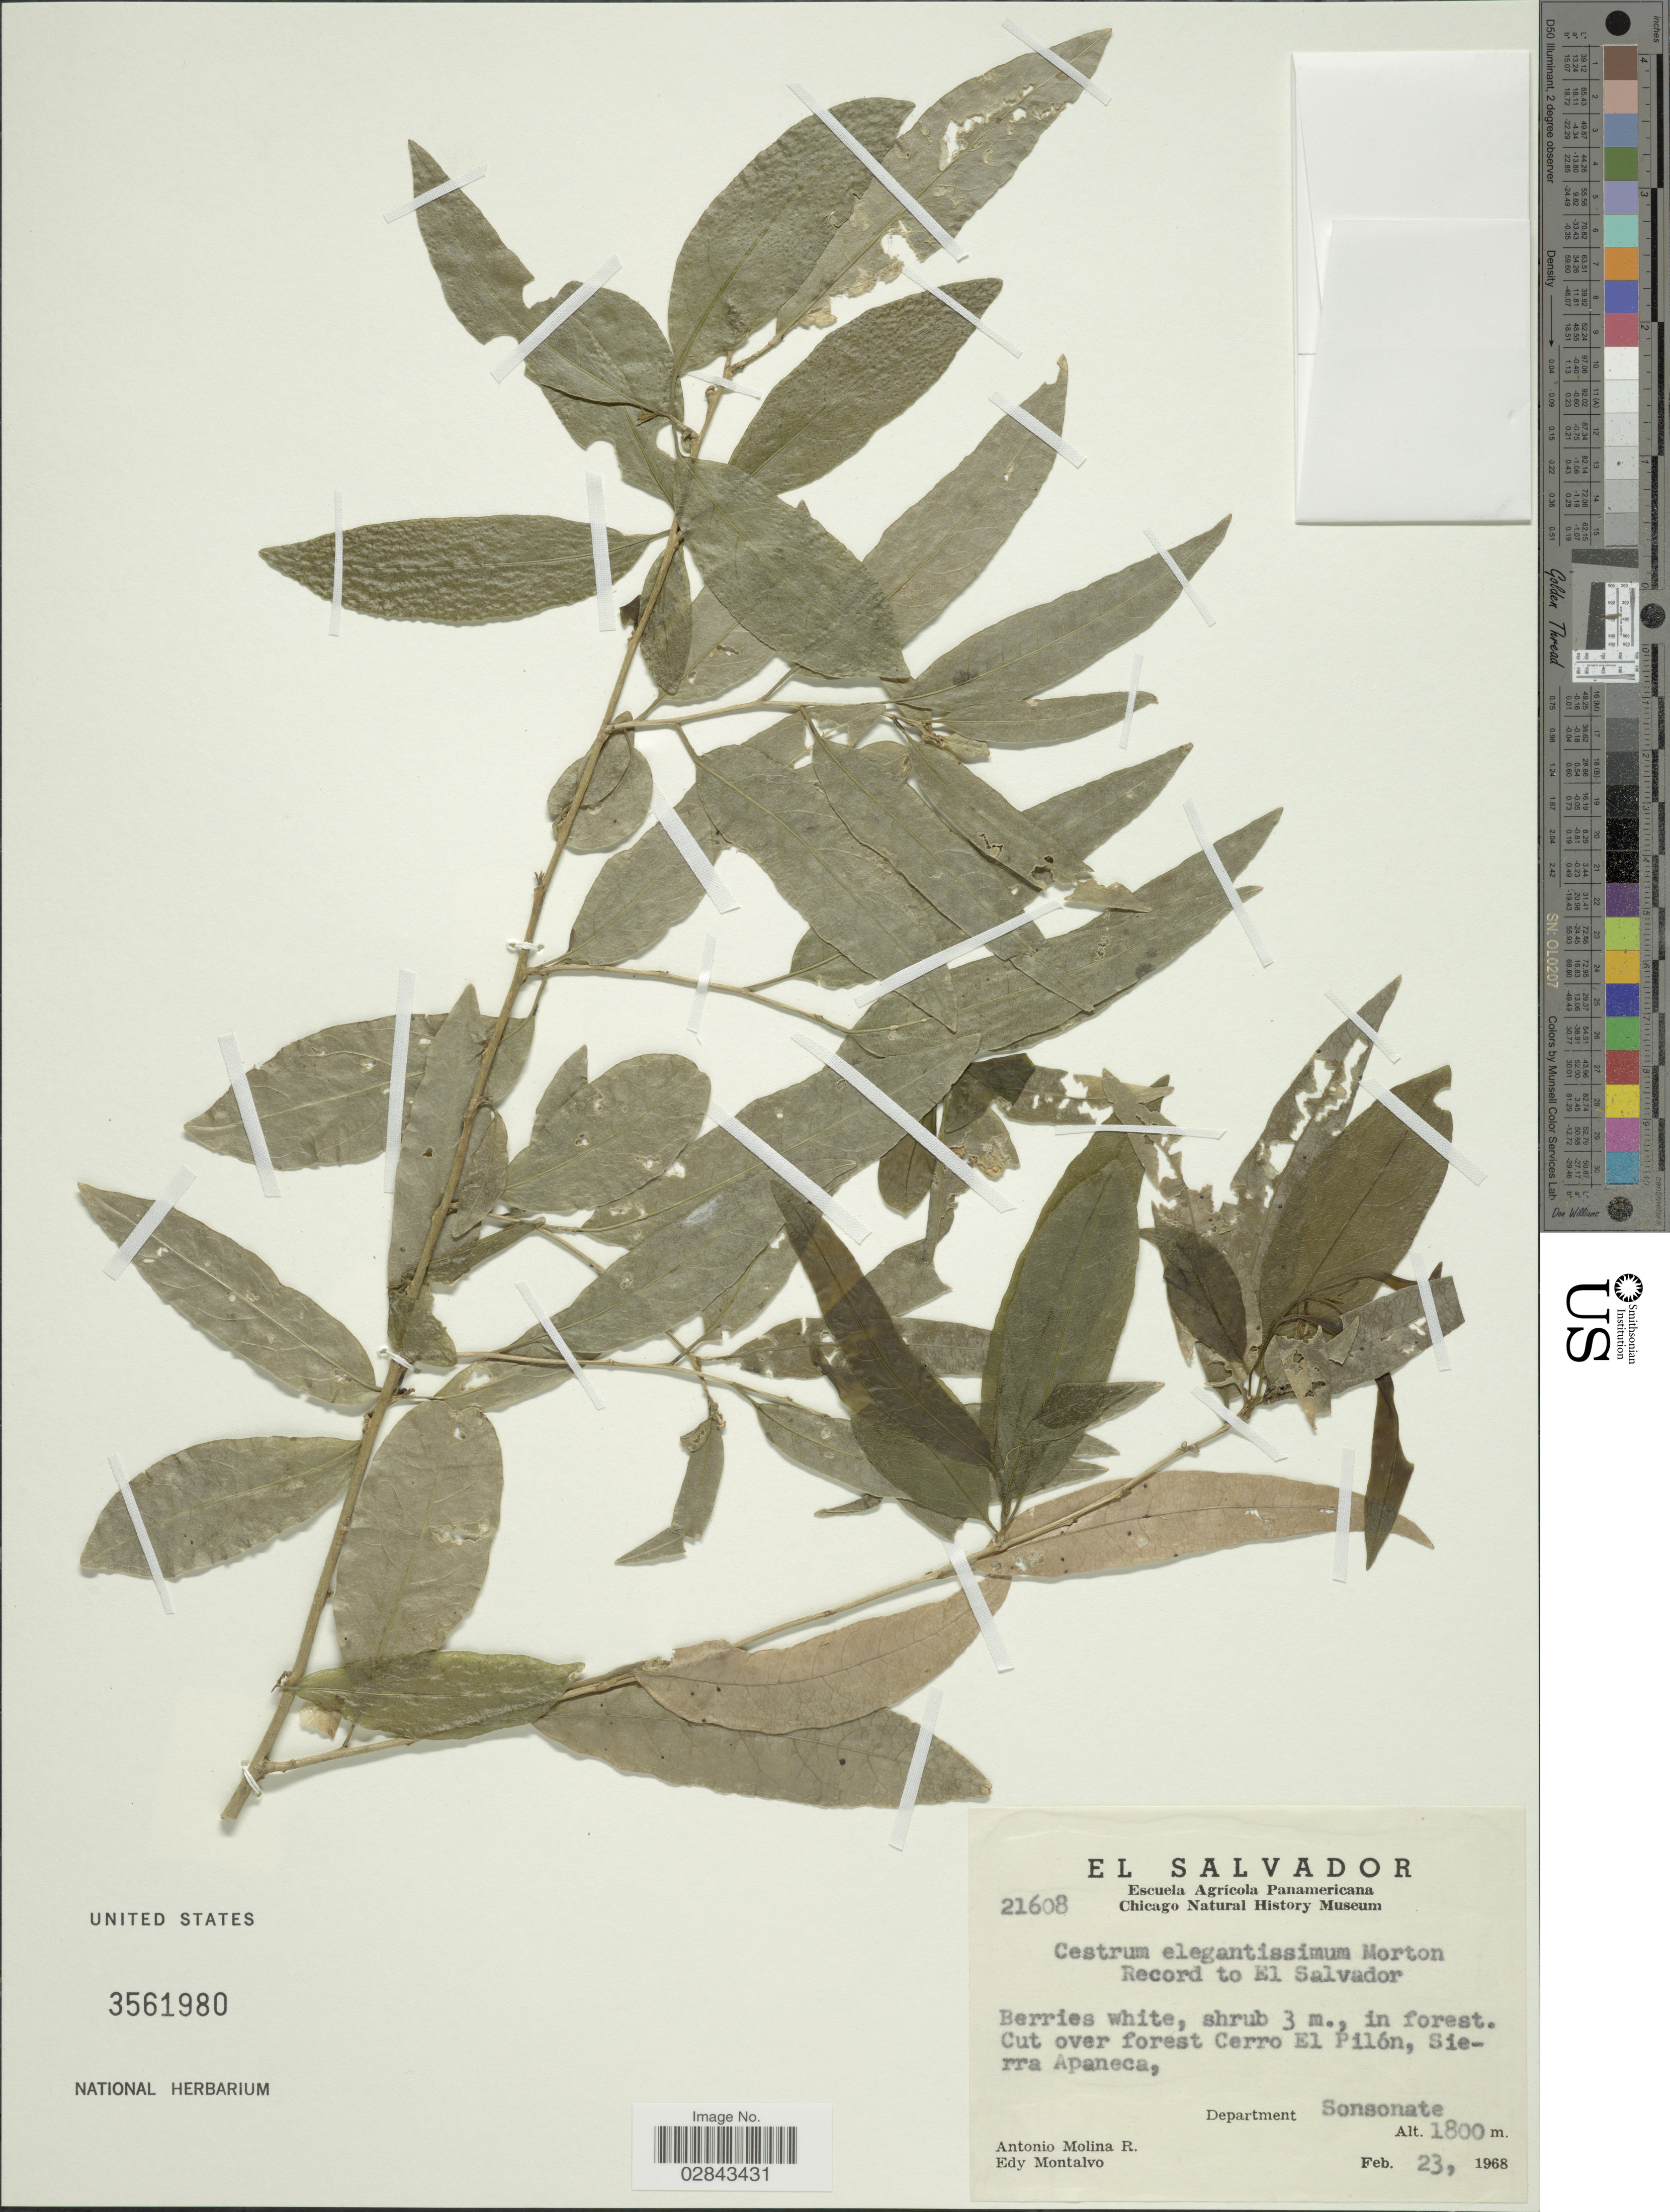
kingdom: Plantae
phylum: Tracheophyta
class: Magnoliopsida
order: Solanales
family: Solanaceae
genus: Cestrum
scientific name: Cestrum elegantissimum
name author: C.V. Morton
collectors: A. Molina R. & E. A. Montalvo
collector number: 21608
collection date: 1968-02-23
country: El Salvador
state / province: Sonsonate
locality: Cut over forest Cerro El Pilón, Sierra Apaneca, Department Sonsonate.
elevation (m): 1800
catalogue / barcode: US 3561980